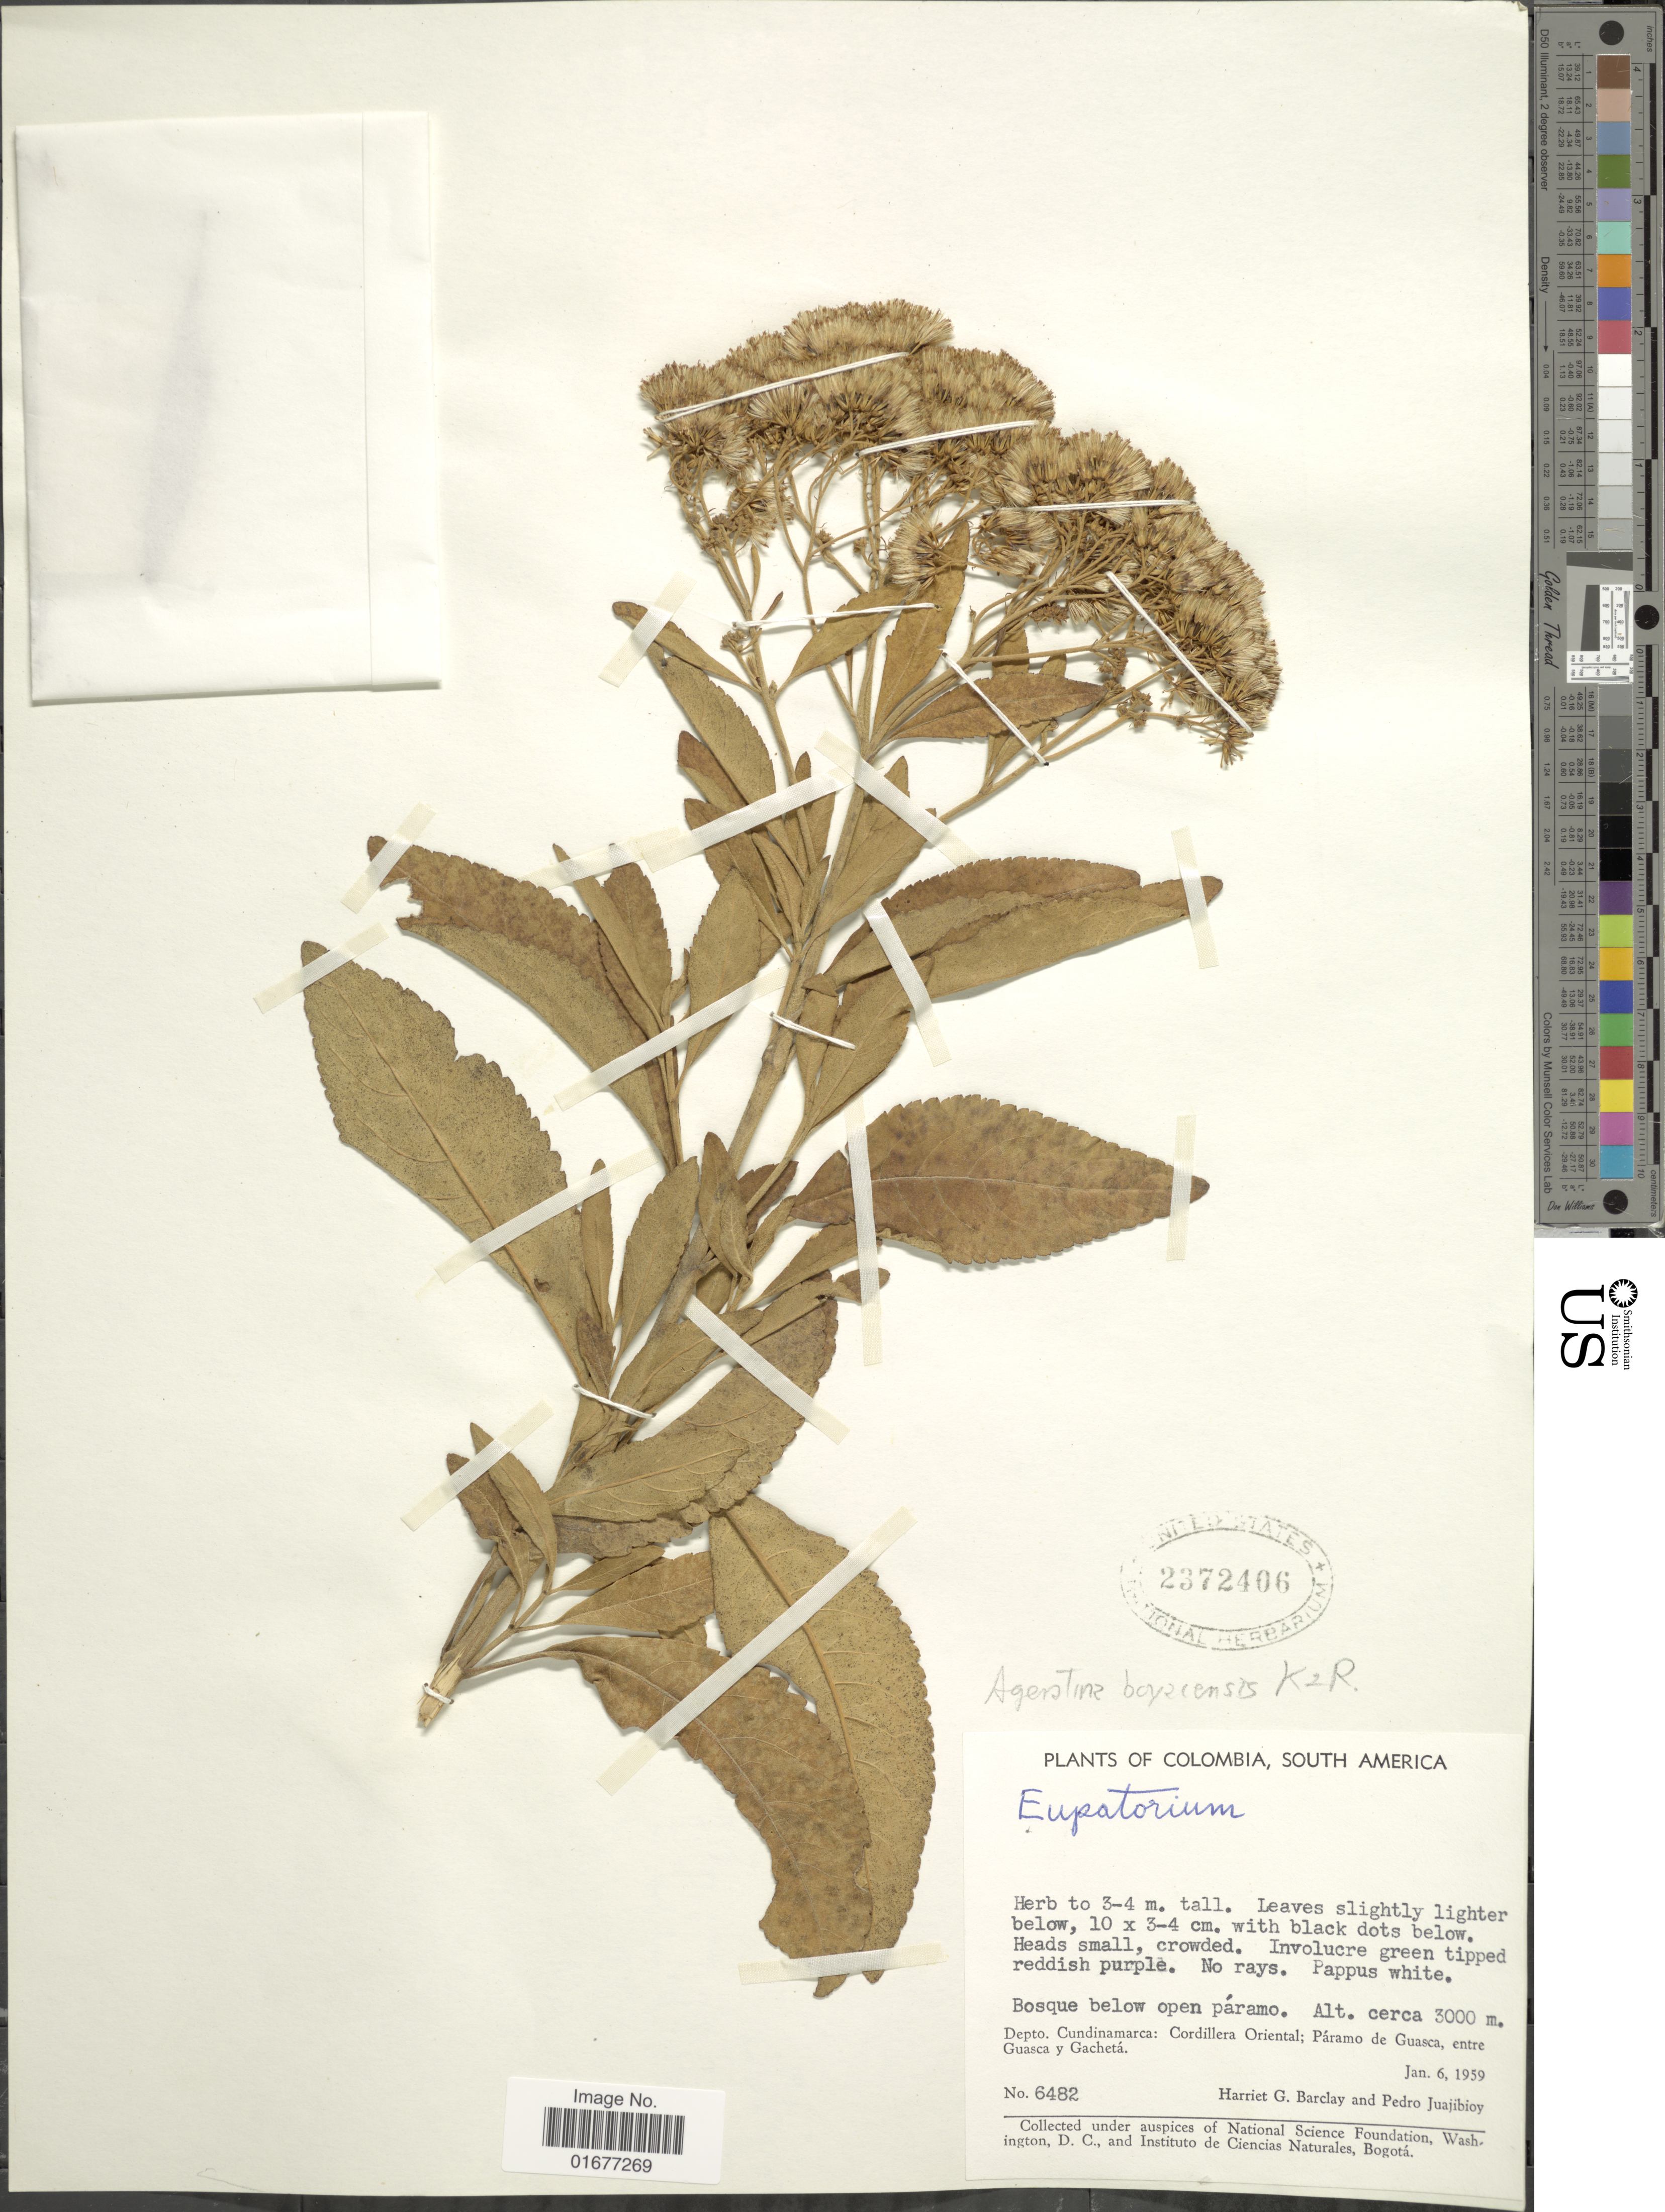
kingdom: Plantae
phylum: Tracheophyta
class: Magnoliopsida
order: Asterales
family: Asteraceae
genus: Ageratina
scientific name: Ageratina boyacensis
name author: R.M. King & H. Rob.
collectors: H. G. Barclay & P. Juajibioy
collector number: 6482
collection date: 1959-01-06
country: Colombia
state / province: Cundinamarca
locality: Cordillera Oriental; Paramo de Guasca, entre Guasca y Gacheta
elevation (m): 3000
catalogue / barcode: US 2372406